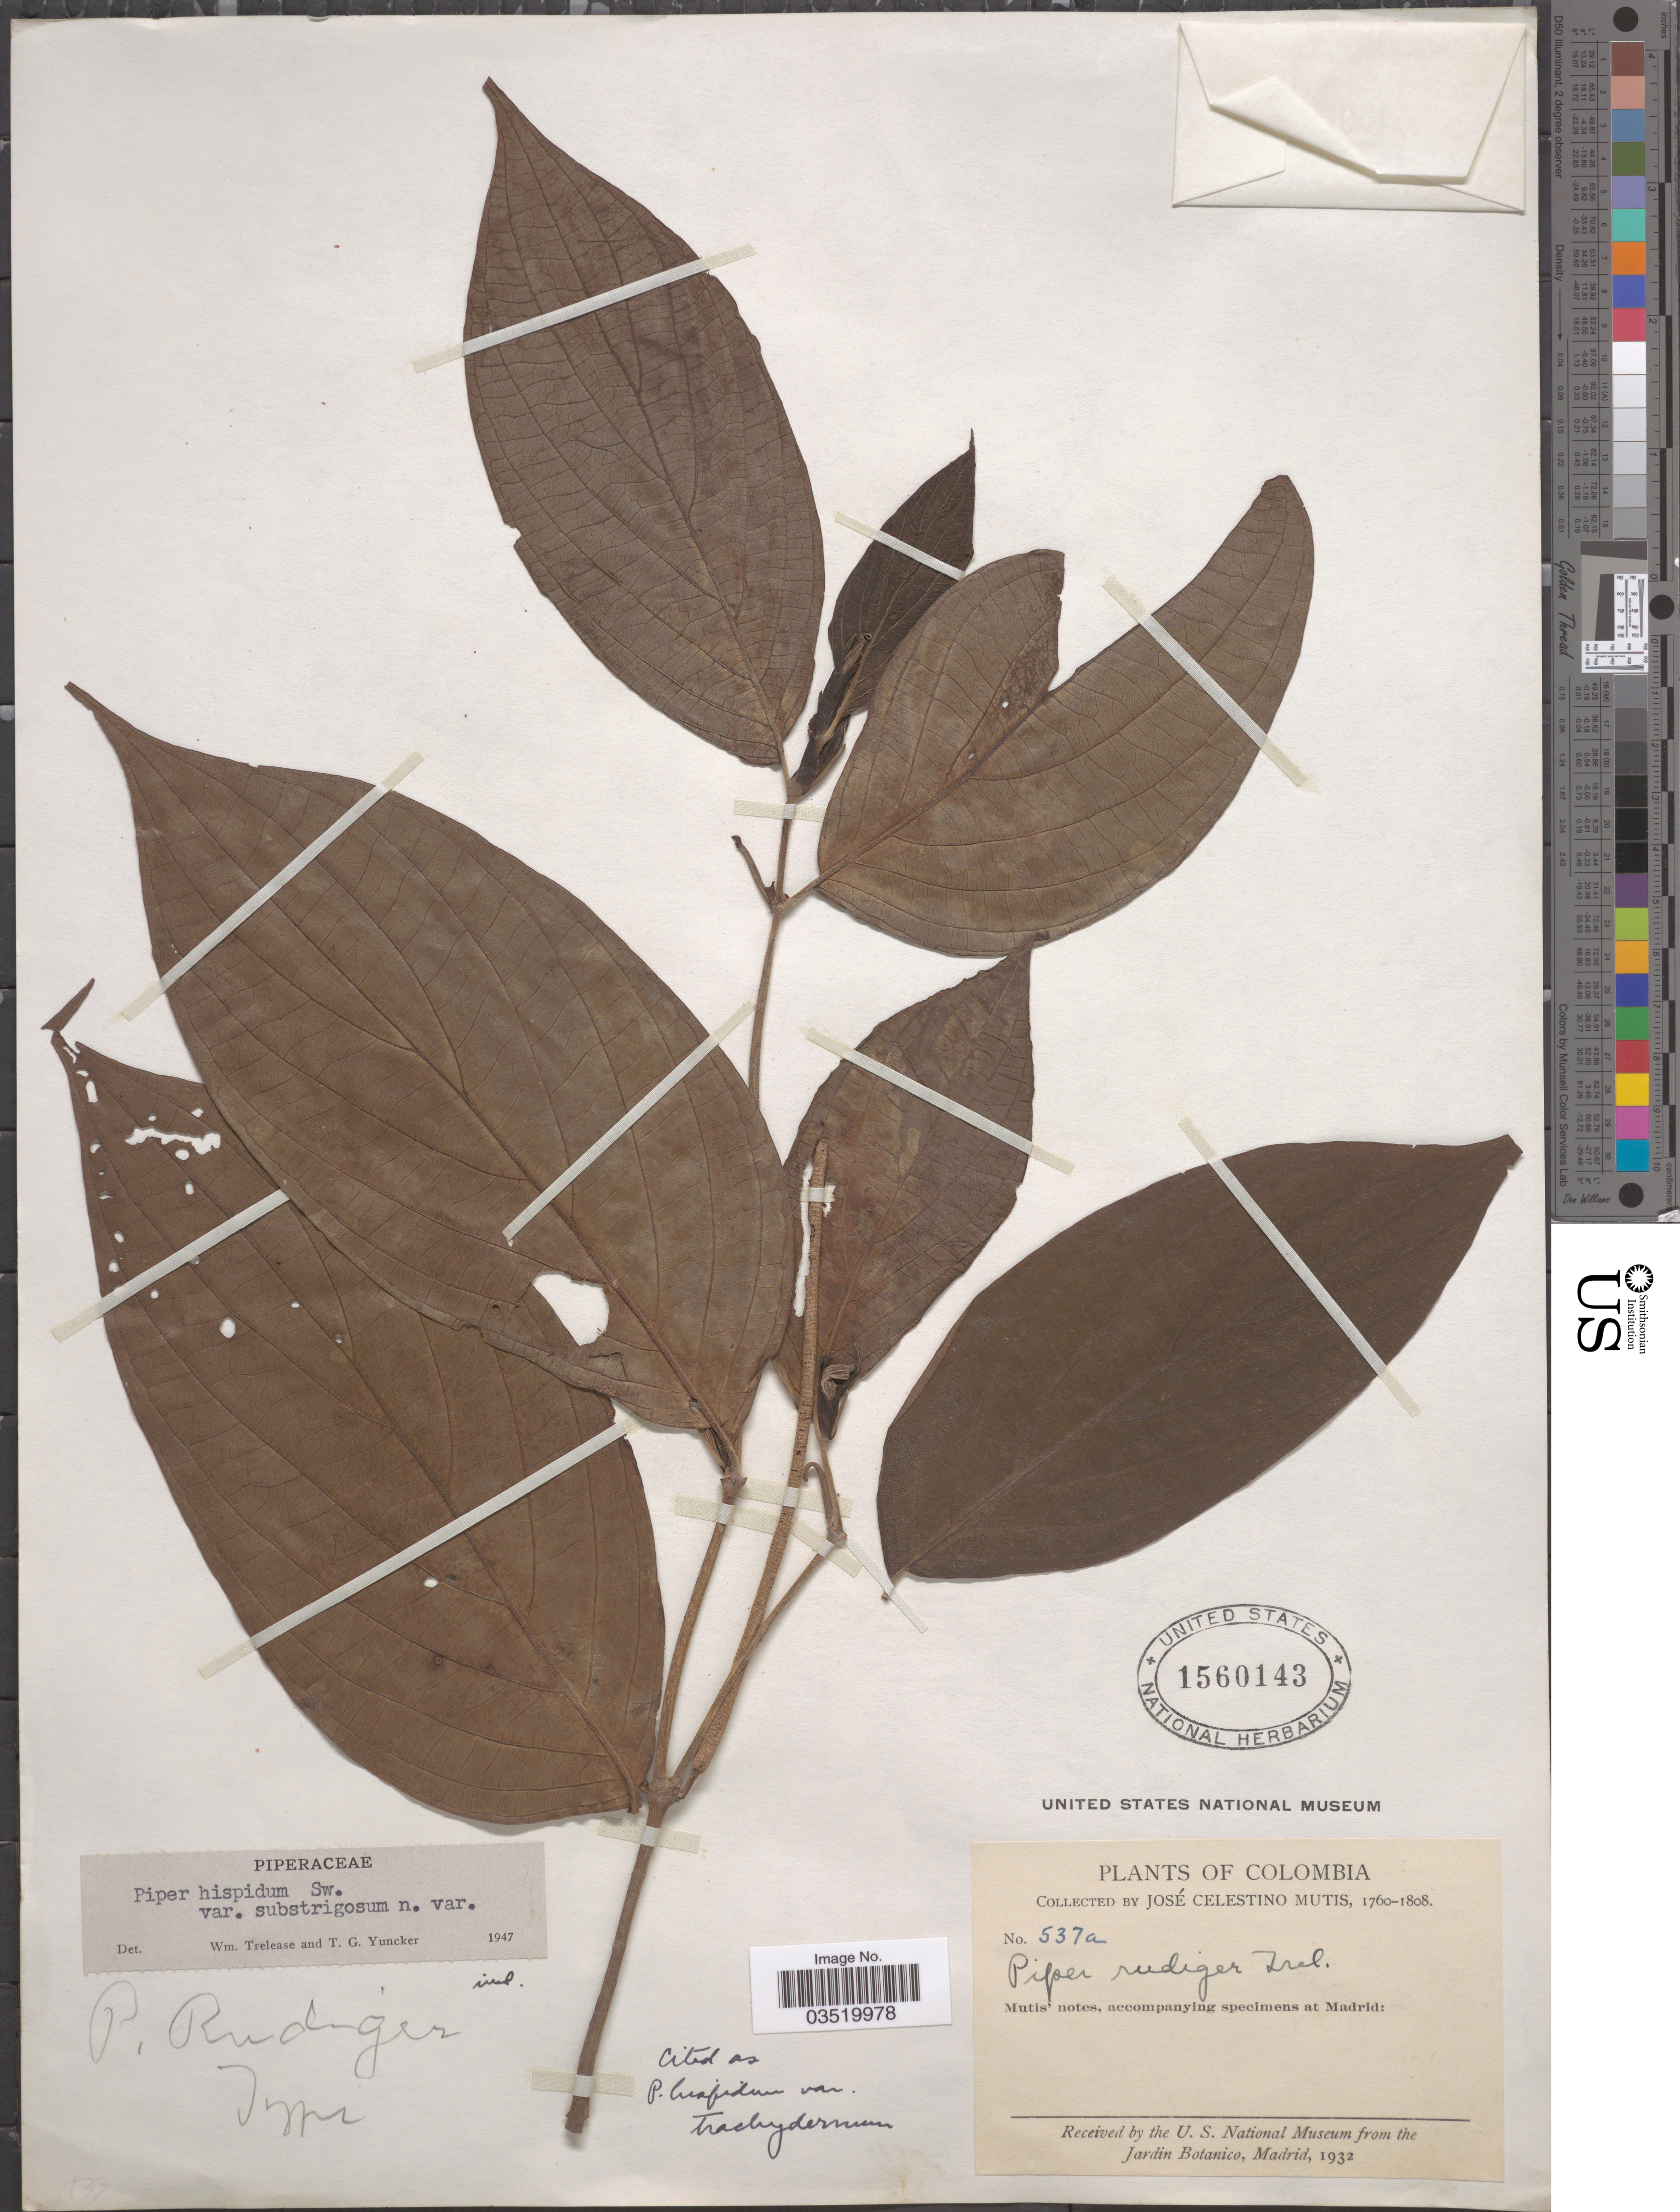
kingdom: Plantae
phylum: Tracheophyta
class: Magnoliopsida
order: Piperales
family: Piperaceae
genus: Piper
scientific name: Piper hispidum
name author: Sw.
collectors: J. C. B. Mutis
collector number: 537a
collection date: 1760/1808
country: Colombia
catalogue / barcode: US 1560143